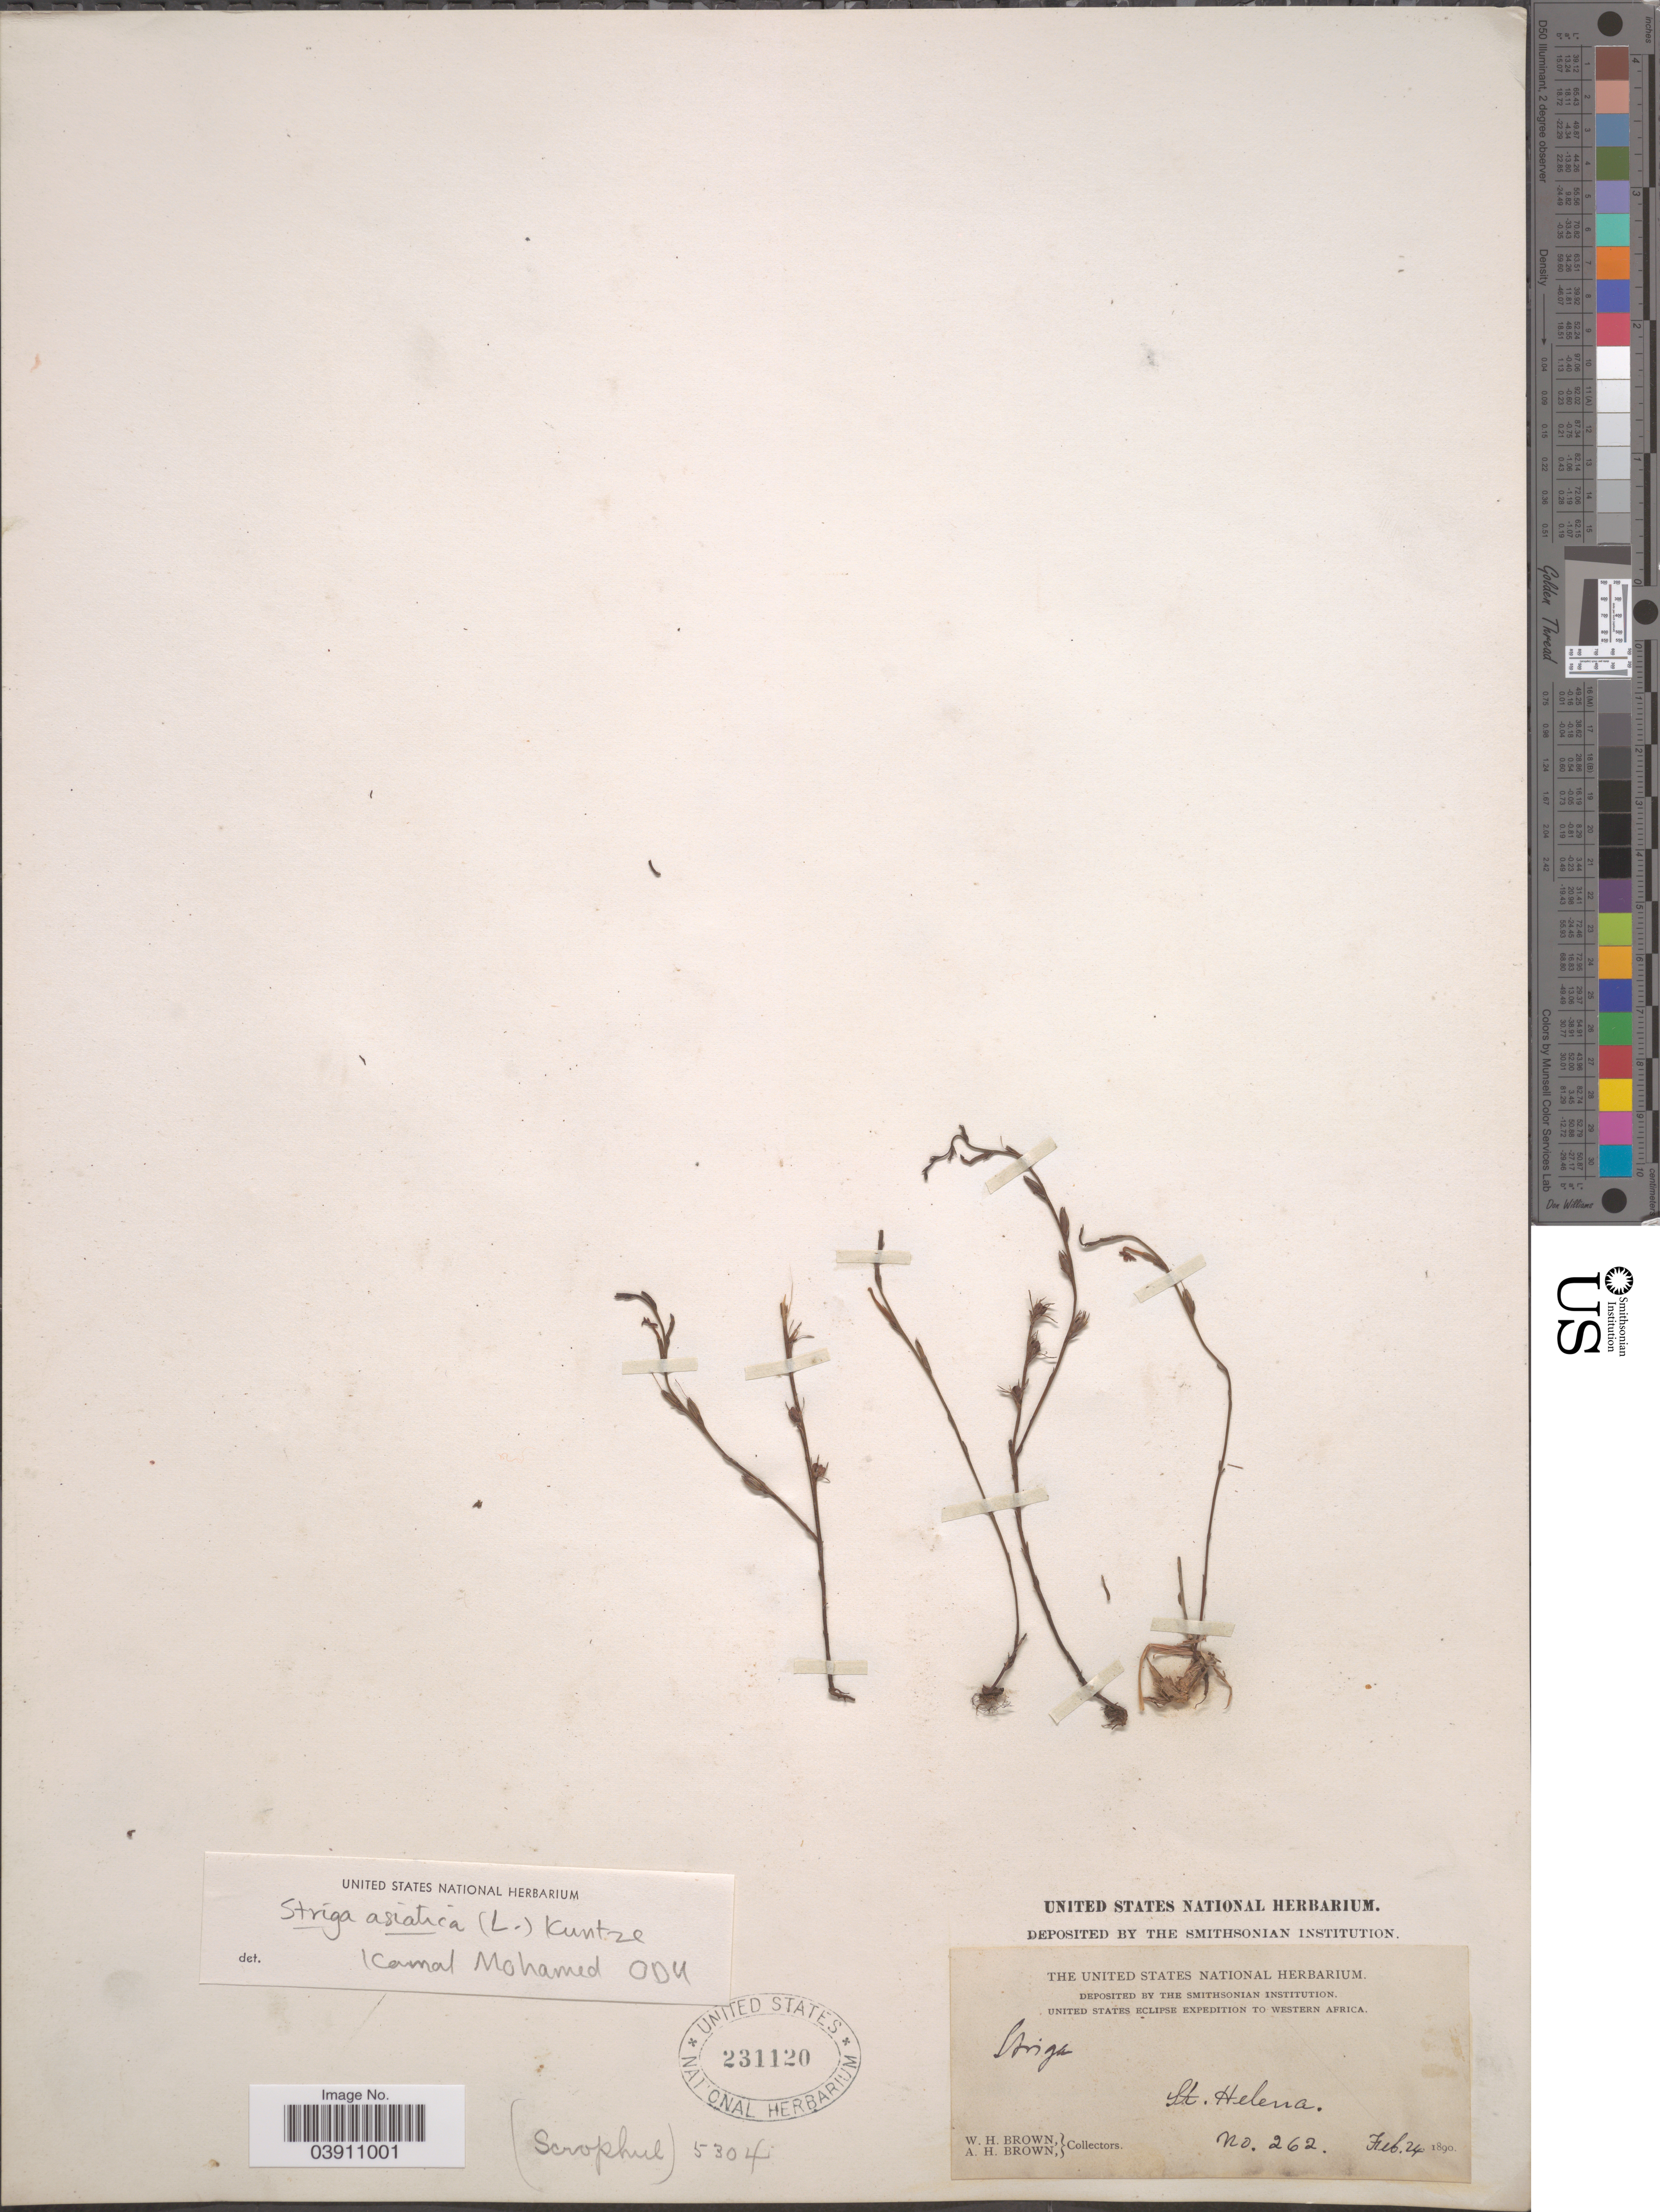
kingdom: Plantae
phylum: Tracheophyta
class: Magnoliopsida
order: Lamiales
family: Orobanchaceae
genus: Striga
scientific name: Striga sp.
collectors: W. H. Brown & A. H. Brown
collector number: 262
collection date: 1890-02-24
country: St. Helena Islands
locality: Western Africa. St. Helena.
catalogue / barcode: US 231120